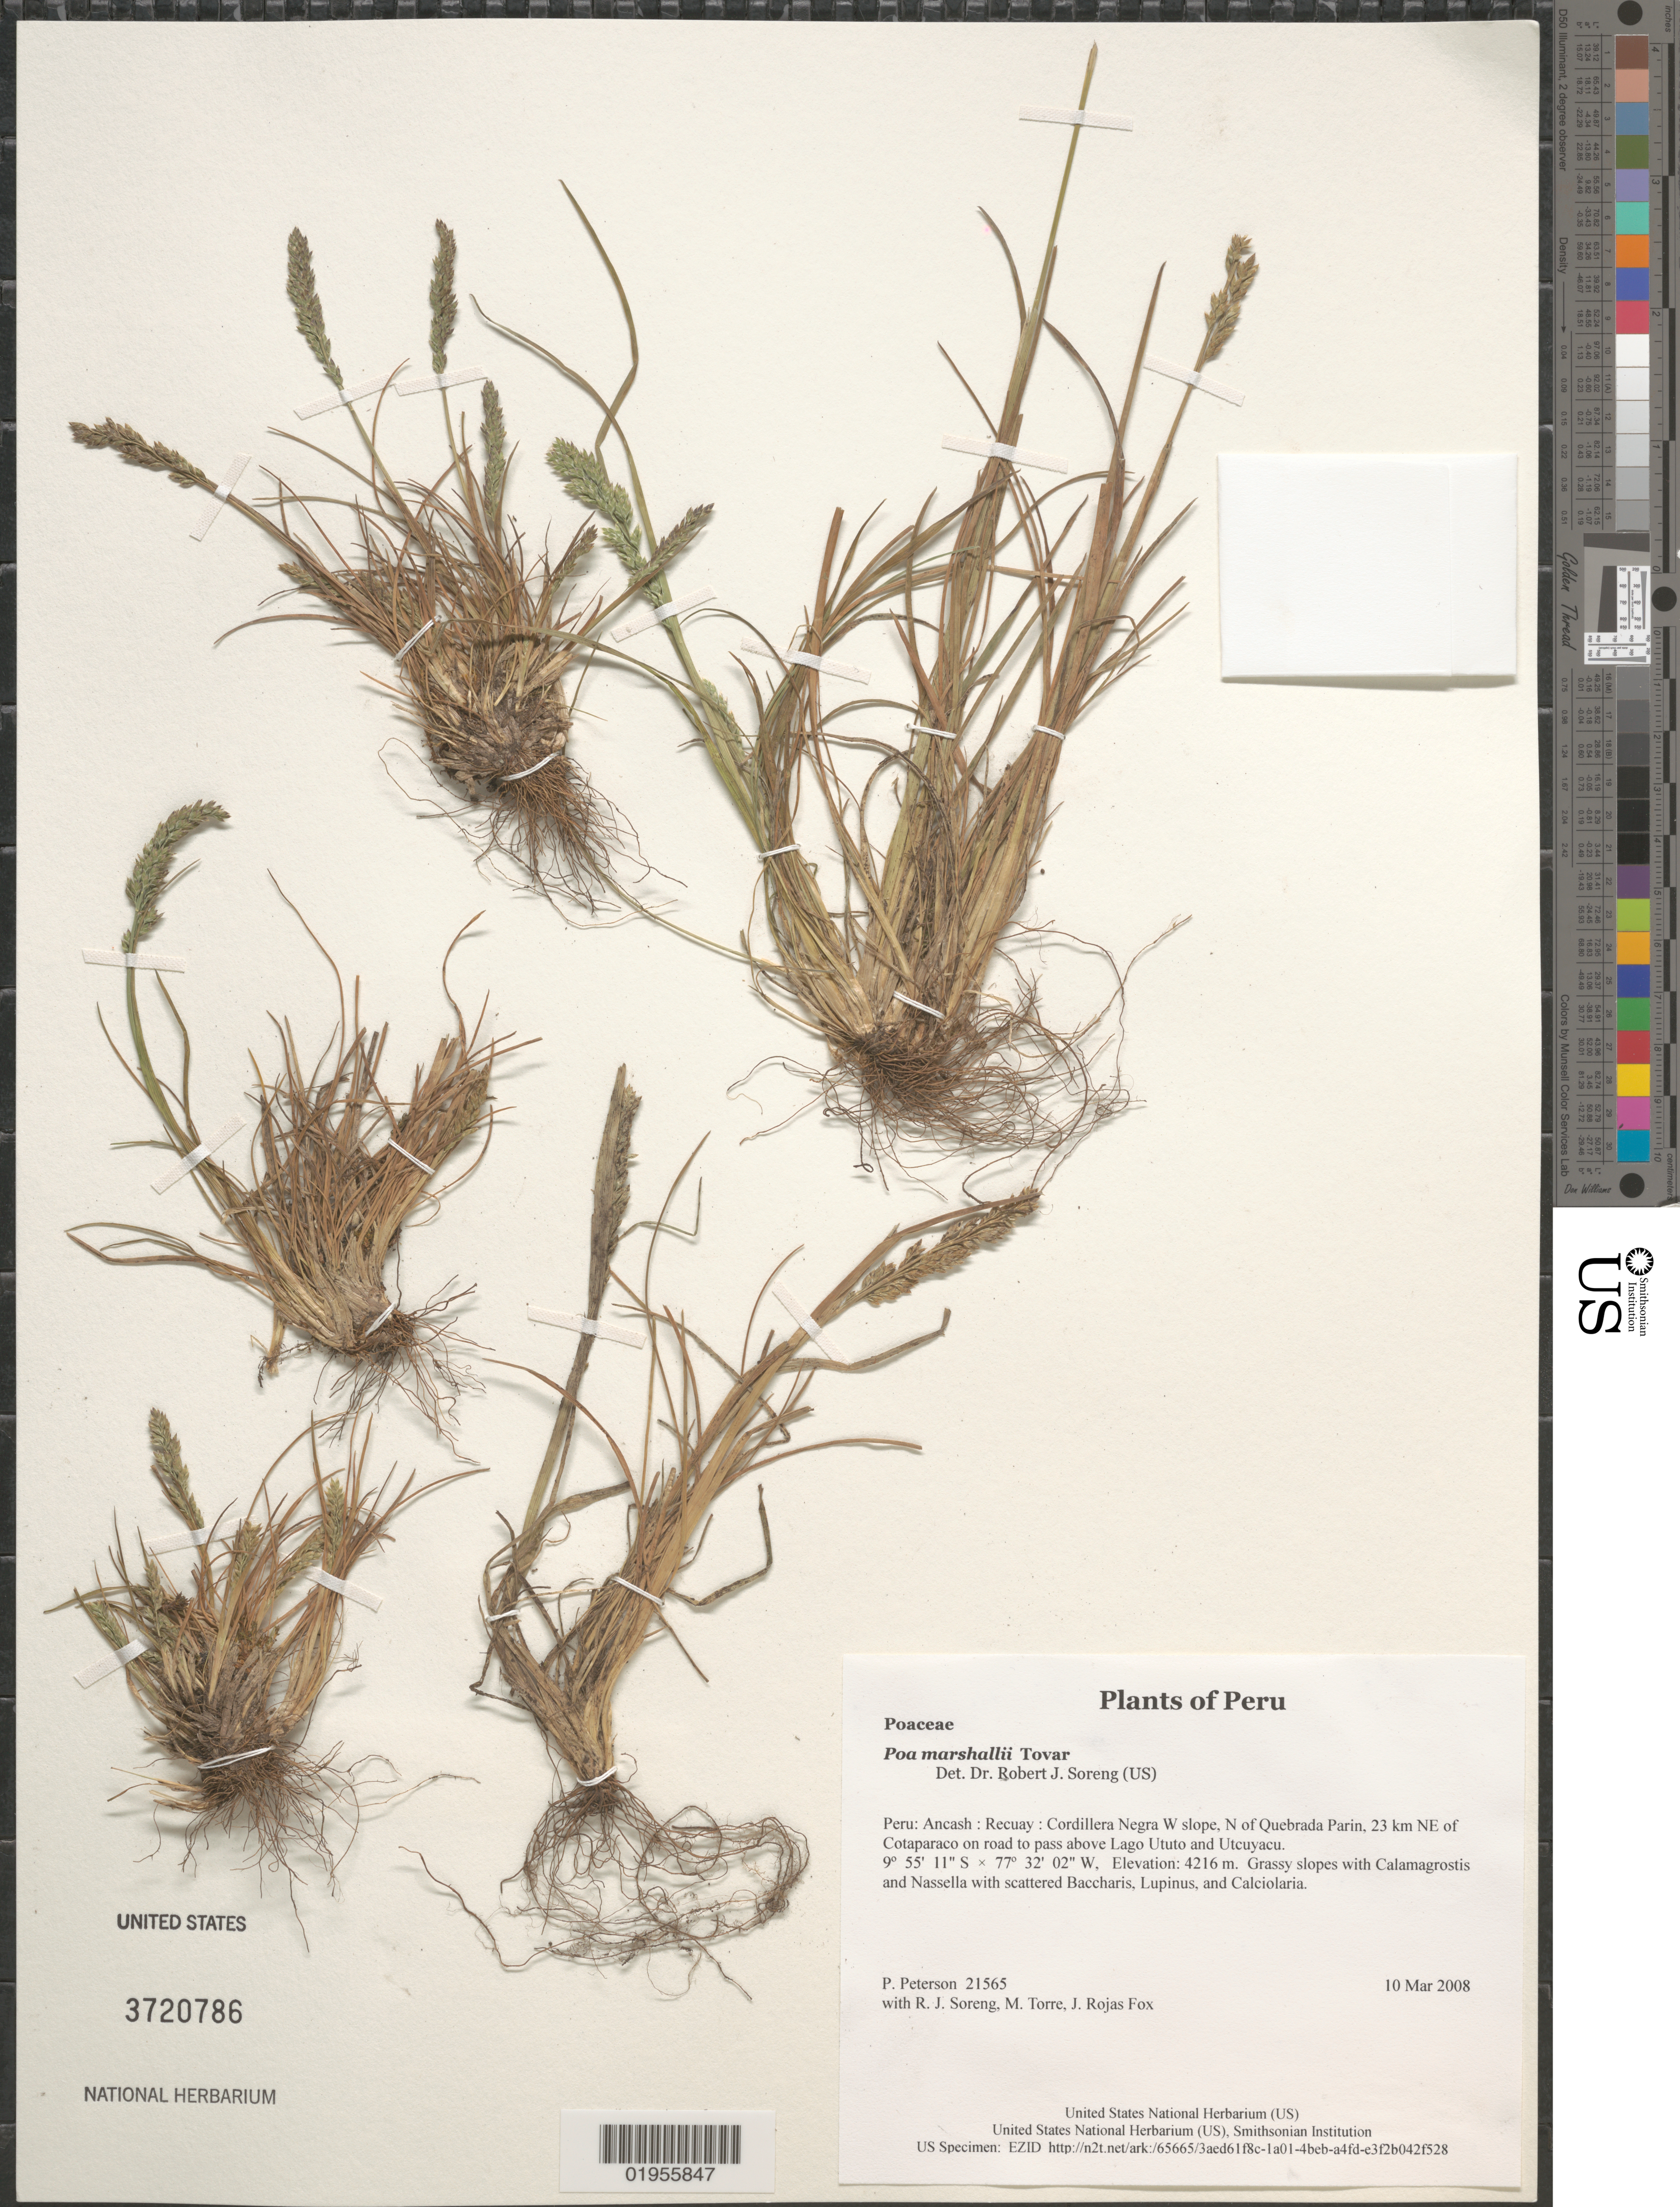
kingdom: Plantae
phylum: Tracheophyta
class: Liliopsida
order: Poales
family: Poaceae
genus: Poa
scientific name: Poa marshallii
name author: Tovar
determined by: Soreng, Robert J., Research Associate (BOT), Smithsonian Institution - National Museum of Natural History (UNITED STATES)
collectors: P. M. Peterson, R. J. Soreng, M. Torre & J. Rojas Fox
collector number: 21565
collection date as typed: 10 Mar 2008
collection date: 2008-03-10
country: Peru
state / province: Ancash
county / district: Recuay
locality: Cordillera Negra W slope, N of Quebrada Parin, 23 km NE of Cotaparaco on road to pass above Lago Ututo and Utcuyacu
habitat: Grassy slopes with Calamagrostis and Nassella with scattered Baccharis, Lupinus, and Calciolaria.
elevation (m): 4216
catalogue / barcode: US 3720786